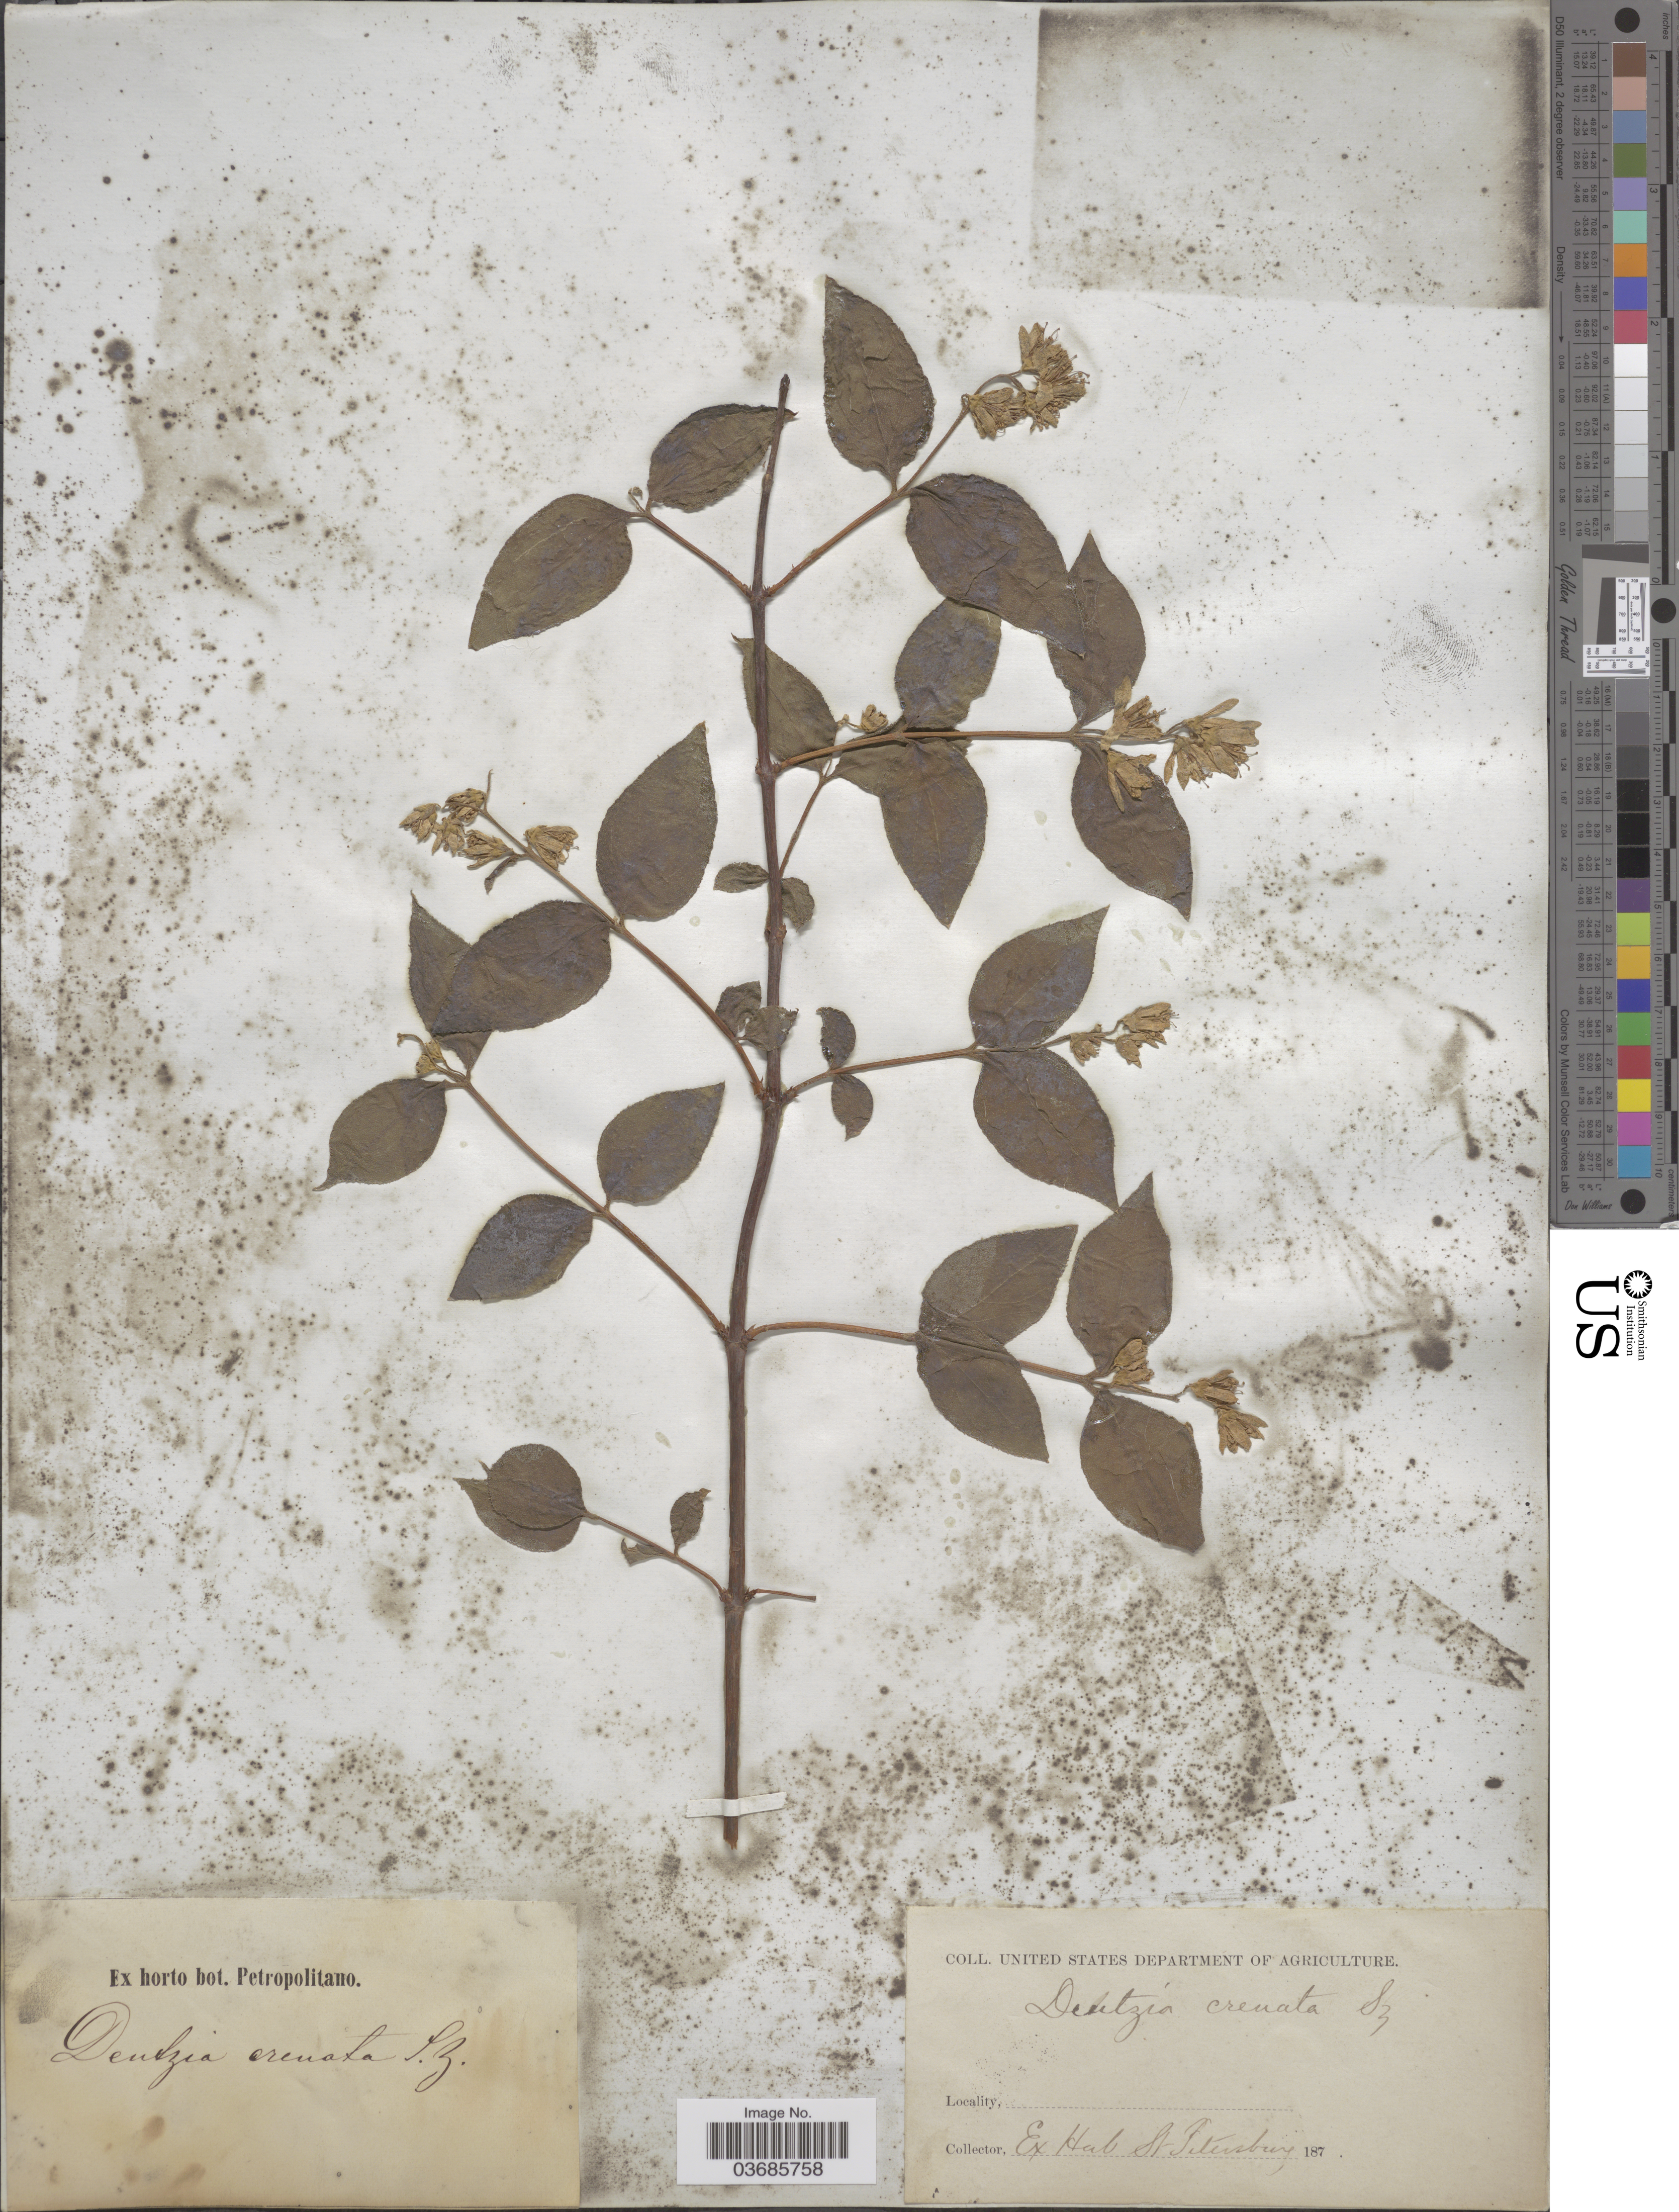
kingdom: Plantae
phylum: Tracheophyta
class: Magnoliopsida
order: Cornales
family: Hydrangeaceae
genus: Deutzia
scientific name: Deutzia scabra var. crenata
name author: Maxim.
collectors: ex Horto Bot. Petropolitano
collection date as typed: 187